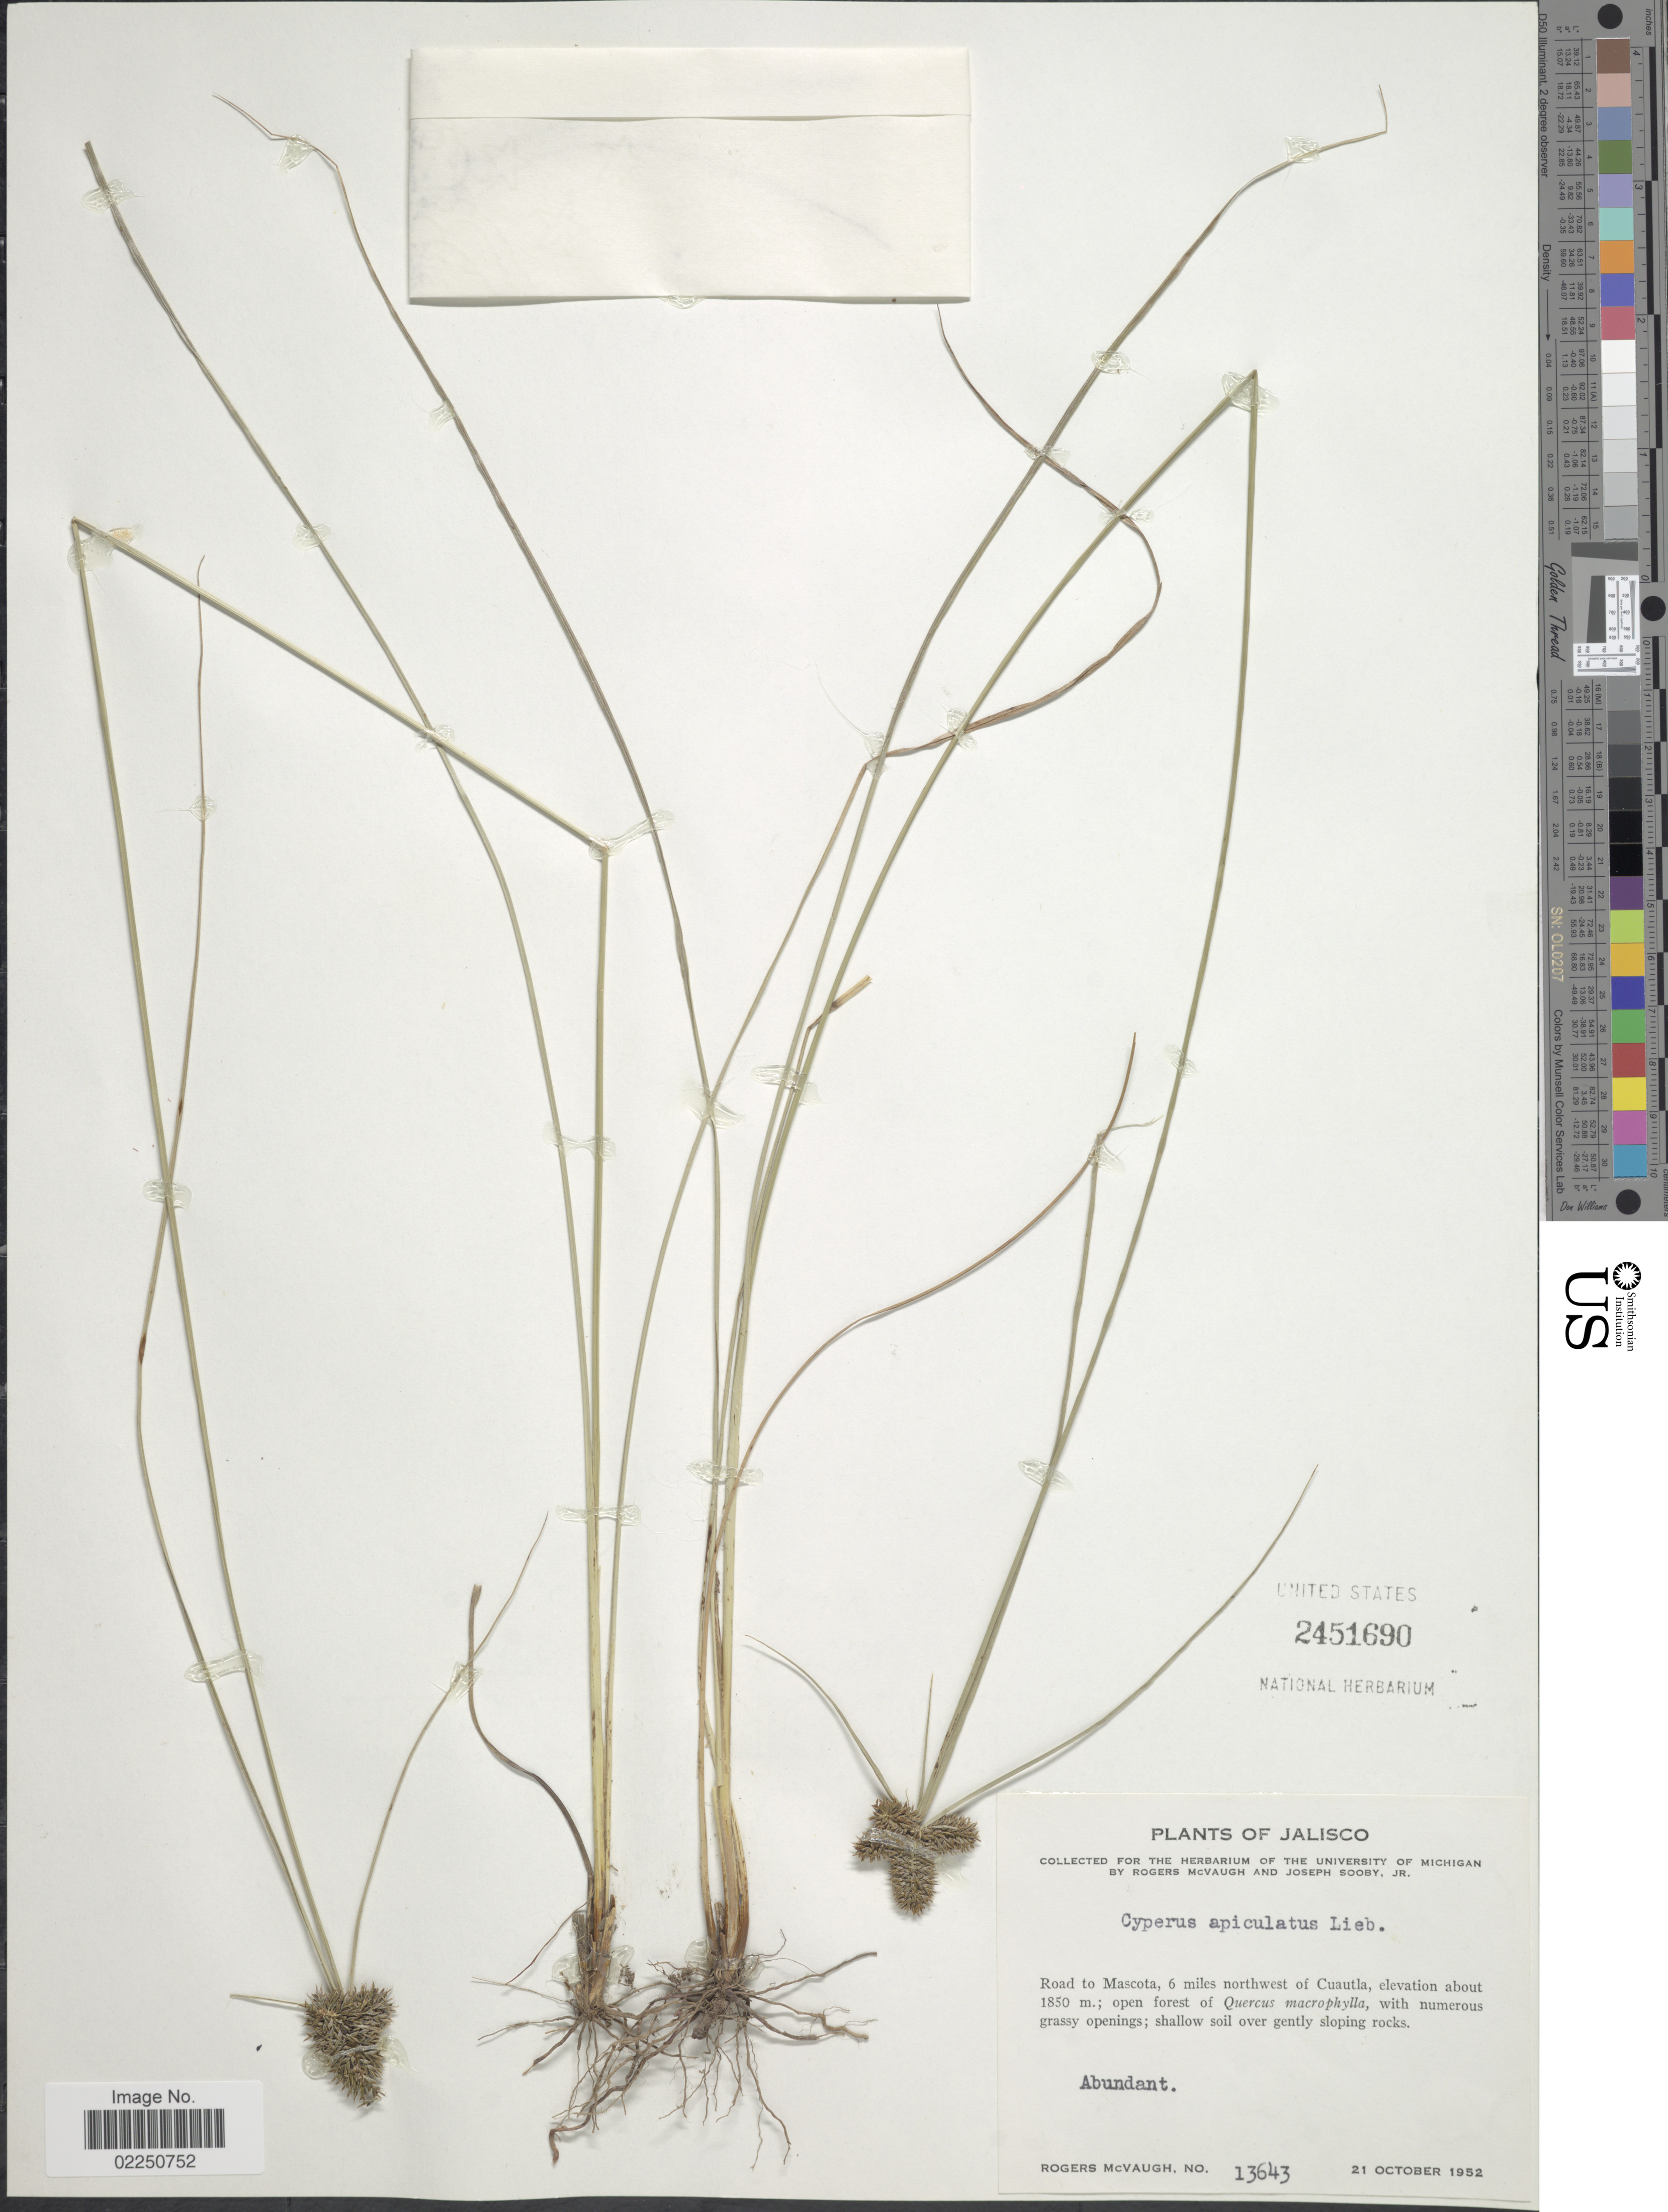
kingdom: Plantae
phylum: Tracheophyta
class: Liliopsida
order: Poales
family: Cyperaceae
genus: Cyperus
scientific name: Cyperus apiculatus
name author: Liebm.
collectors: R. McVaugh & J. Sooby Jr.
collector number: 13643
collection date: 1952-10-21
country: Mexico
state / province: Jalisco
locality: Road to Mascota, 6 miles northwest of Cuautla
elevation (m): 1850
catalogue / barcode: US 2451690